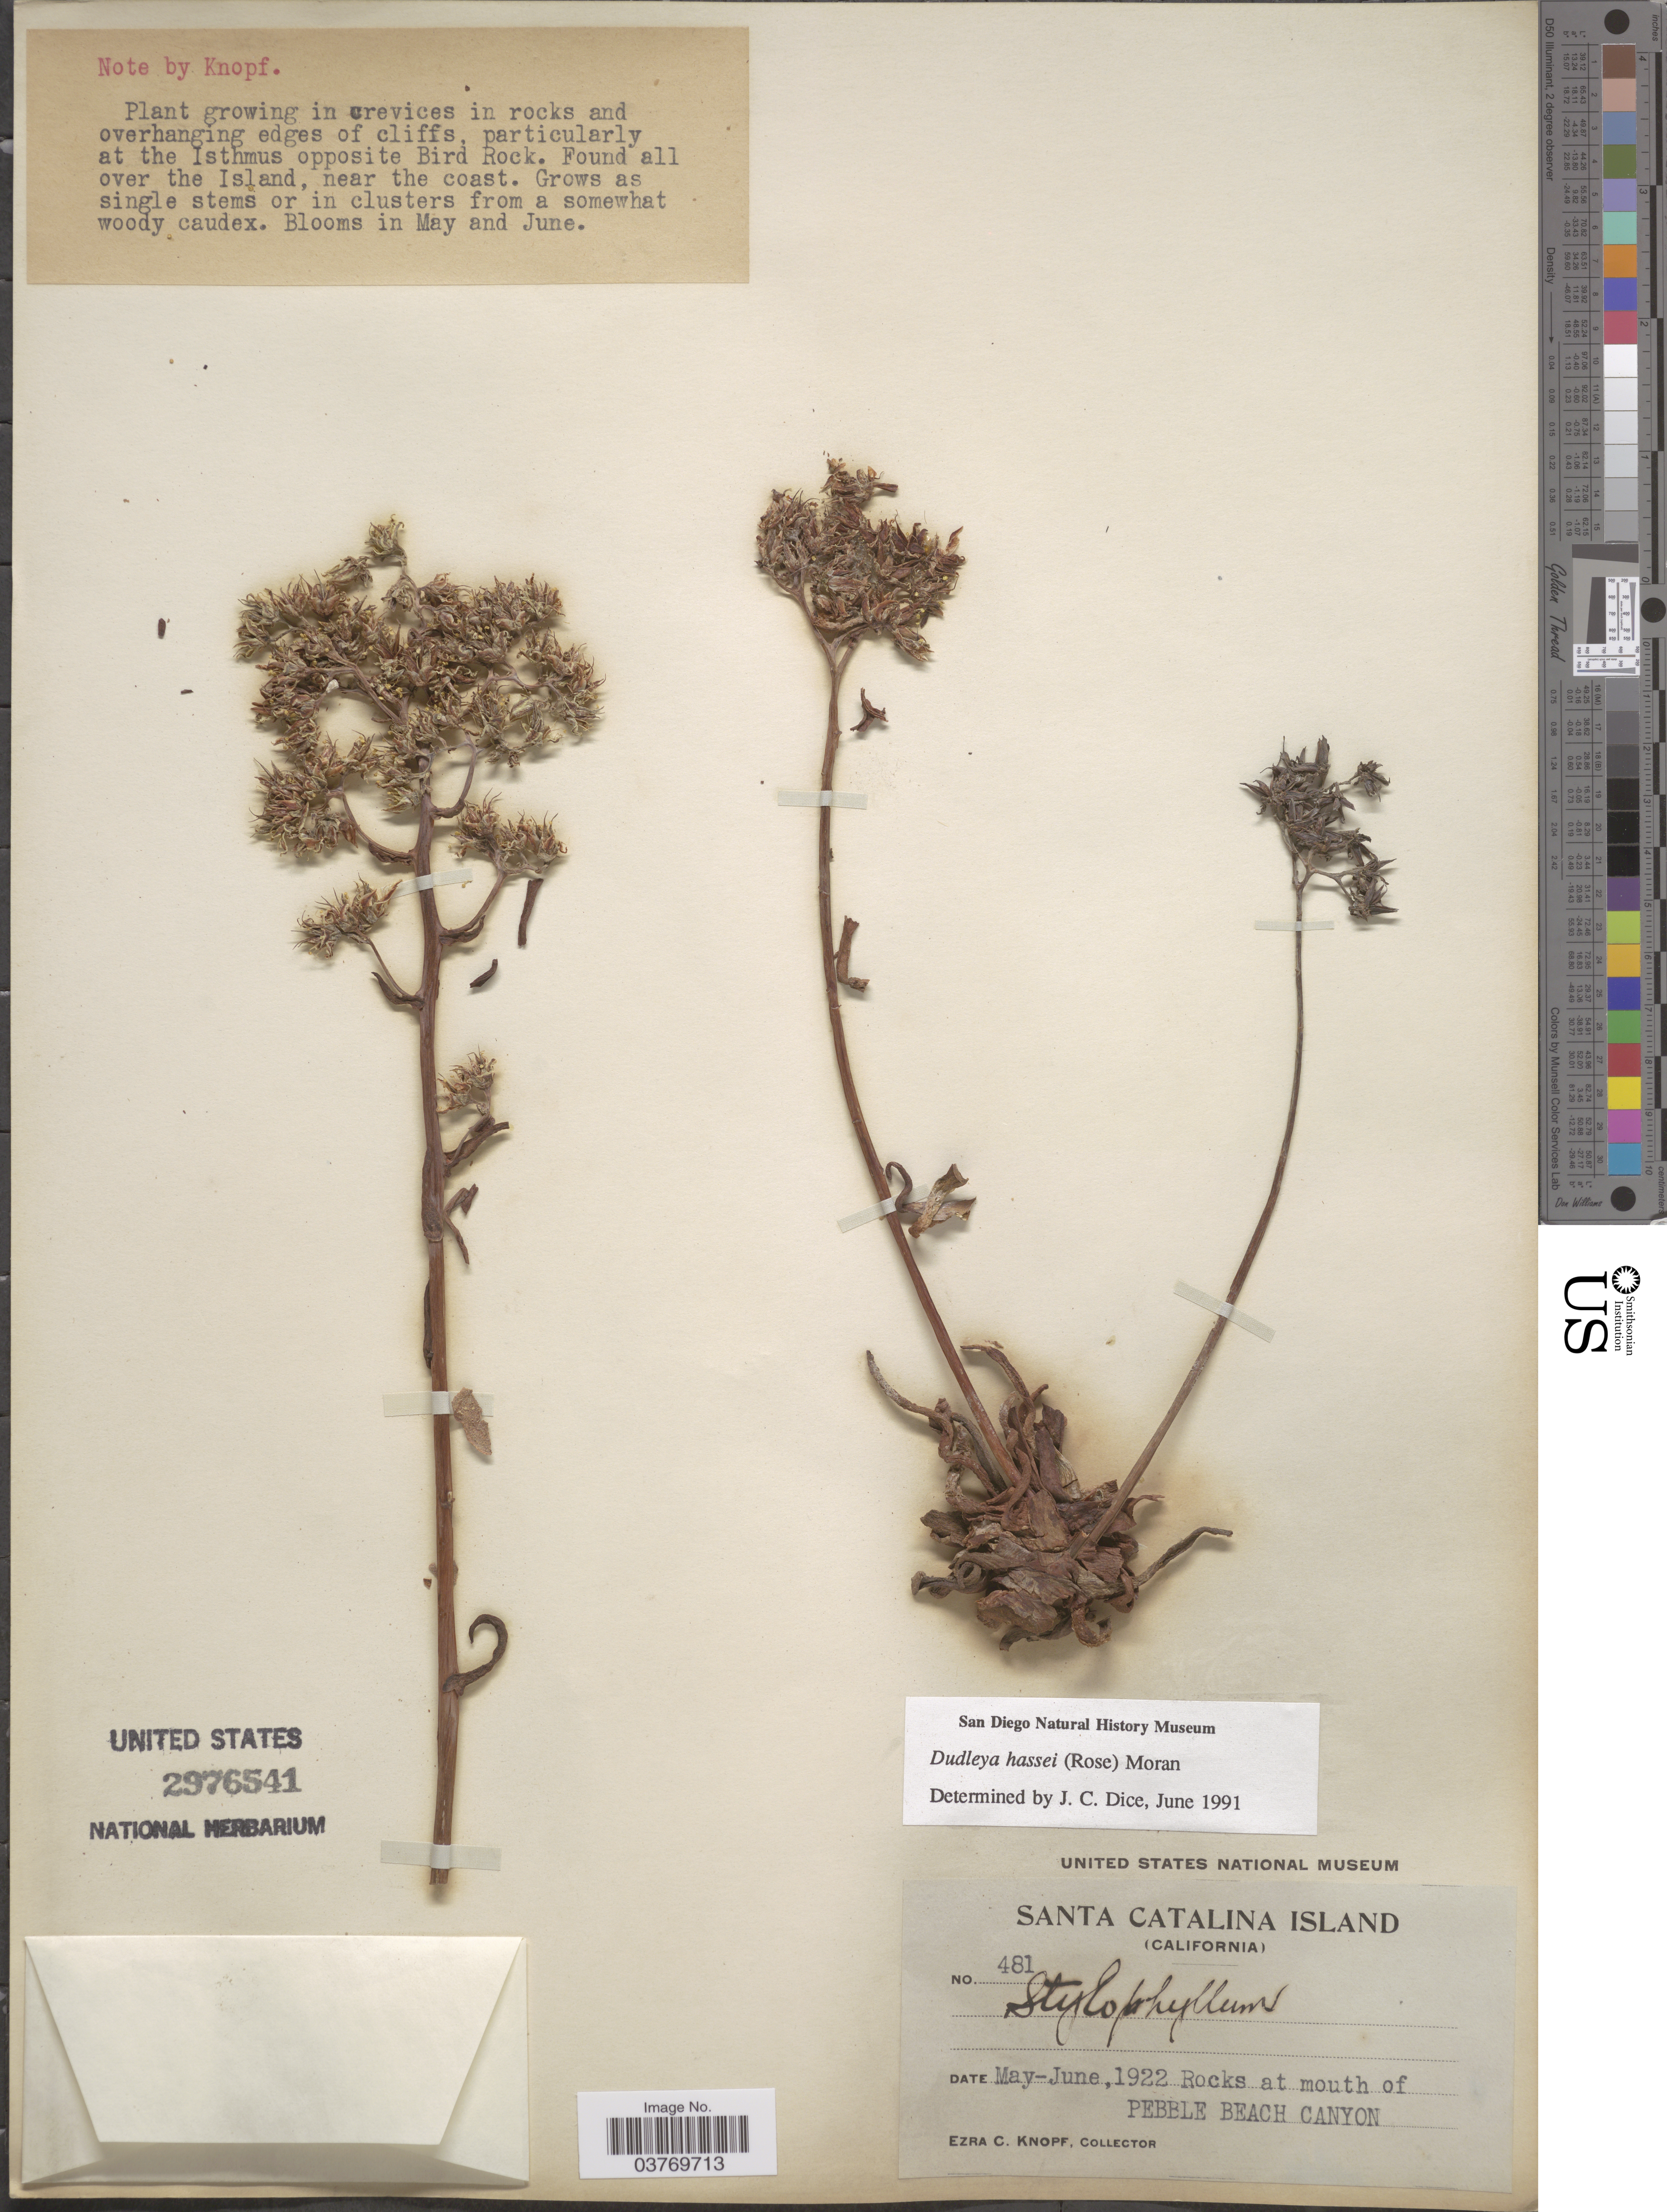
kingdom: Plantae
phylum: Tracheophyta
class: Magnoliopsida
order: Saxifragales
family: Crassulaceae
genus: Dudleya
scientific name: Dudleya hassei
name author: (Rose) Moran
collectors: E. Knopf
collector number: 481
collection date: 1922-05/1922-06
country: United States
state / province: California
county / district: Los Angeles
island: Santa Catalina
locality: Santa Catalina Island. Rocks at mouth of Pebble Beach Canyon.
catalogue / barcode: US 2976541